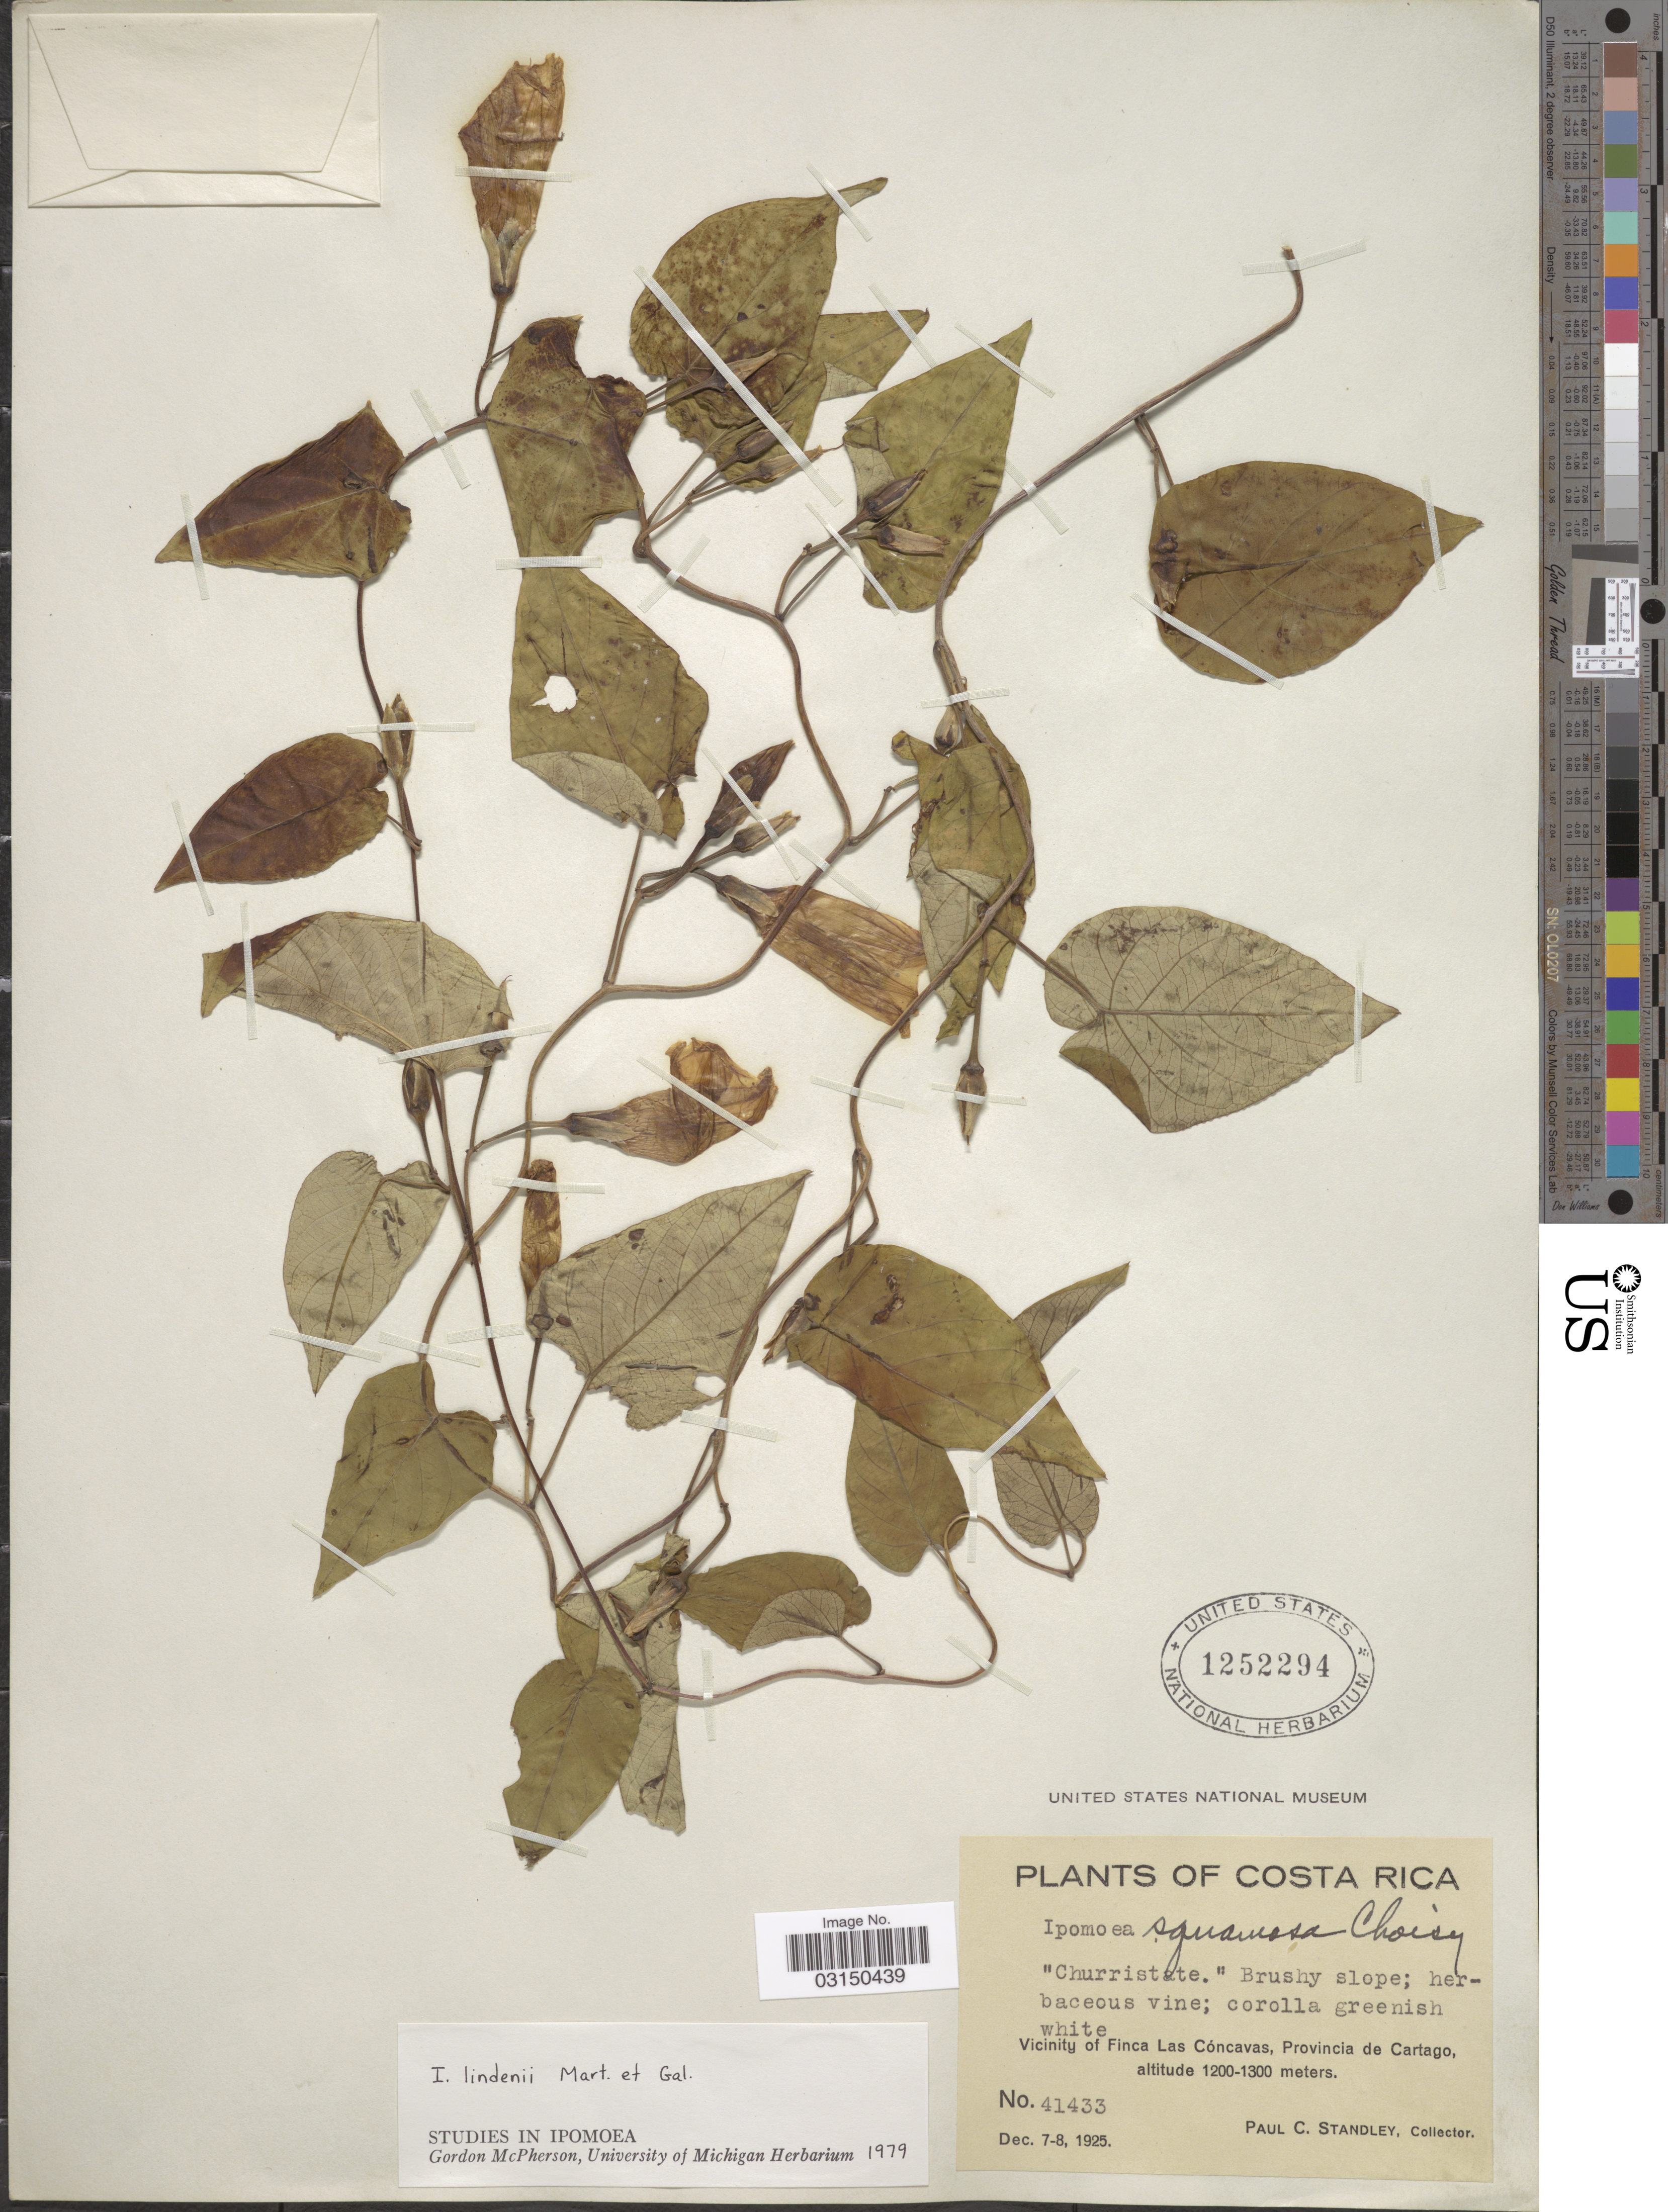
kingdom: Plantae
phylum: Tracheophyta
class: Magnoliopsida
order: Solanales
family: Convolvulaceae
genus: Ipomoea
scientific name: Ipomoea lindenii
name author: Galeotti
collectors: P. C. Standley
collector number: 41433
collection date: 1925-12-07/1925-12-08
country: Costa Rica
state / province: Cartago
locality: Vicinity of Finca Las Cóncavas, Provincia de Cartago.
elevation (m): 1200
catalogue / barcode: US 1252294